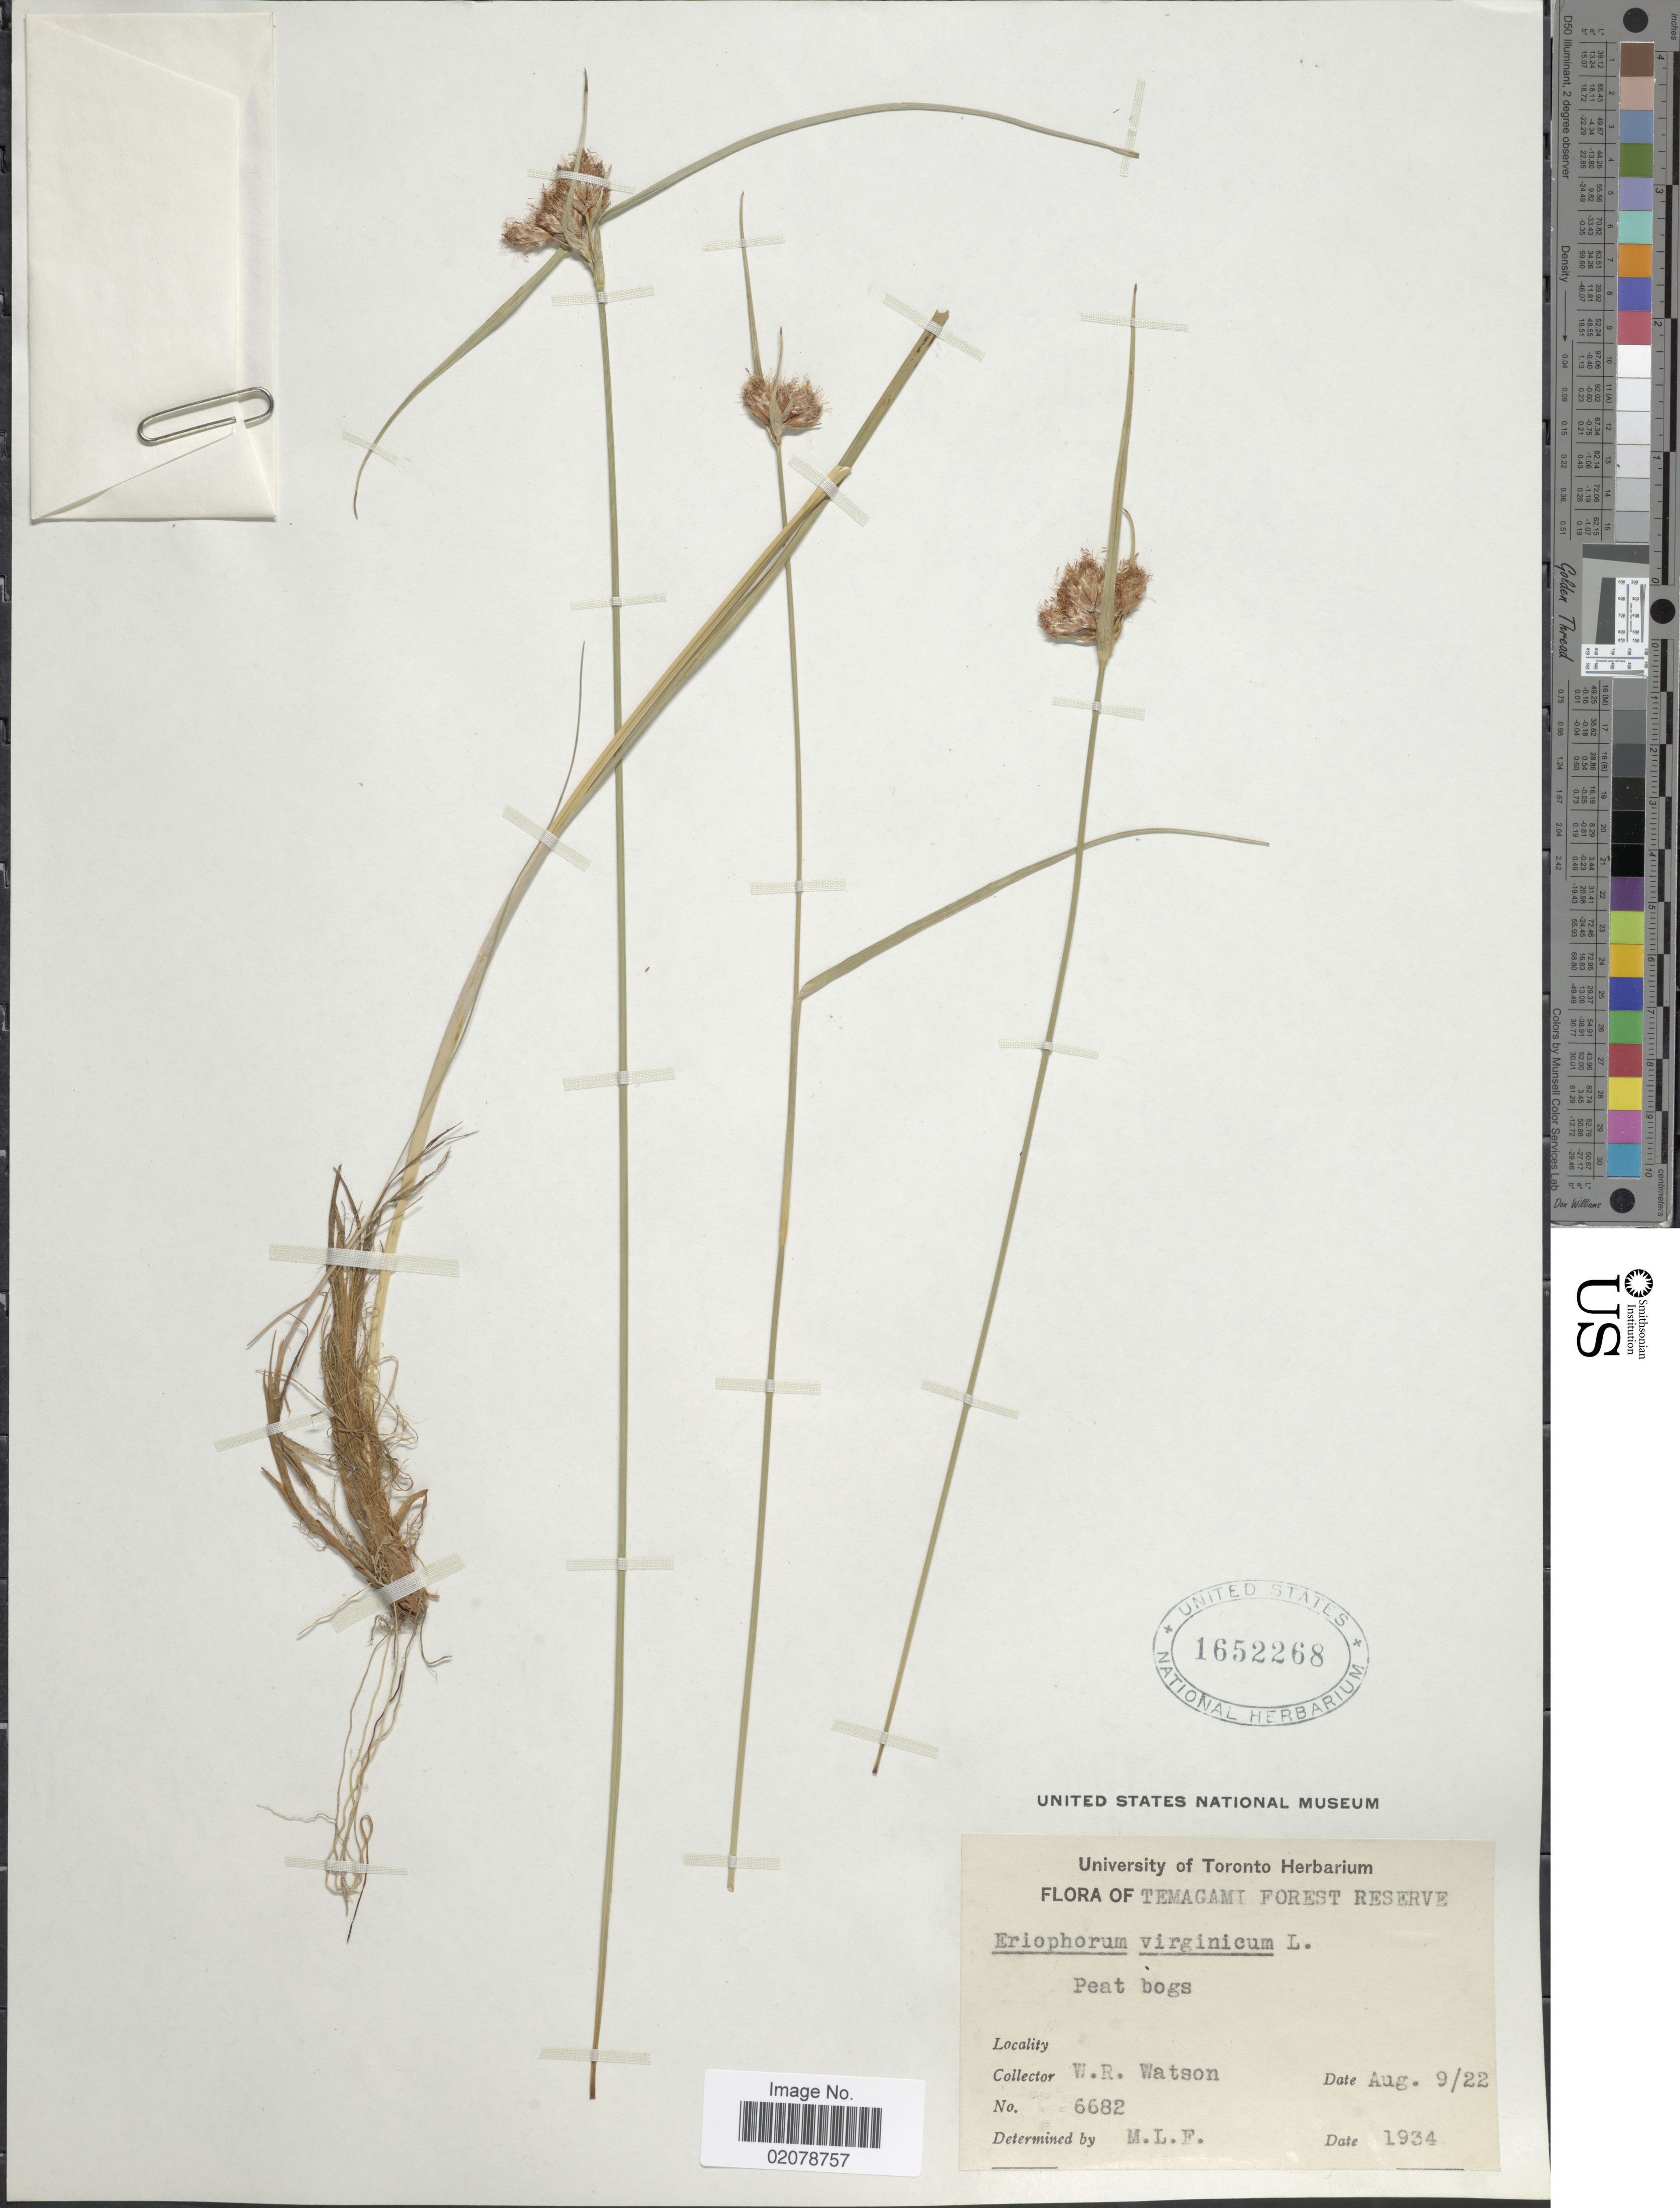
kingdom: Plantae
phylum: Tracheophyta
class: Liliopsida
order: Poales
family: Cyperaceae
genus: Eriophorum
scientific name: Eriophorum virginicum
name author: L.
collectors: W. R. Watson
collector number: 6682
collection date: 1922-08-09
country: Canada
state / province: Ontario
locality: Temagami Forest Reserve.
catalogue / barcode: US 1652268